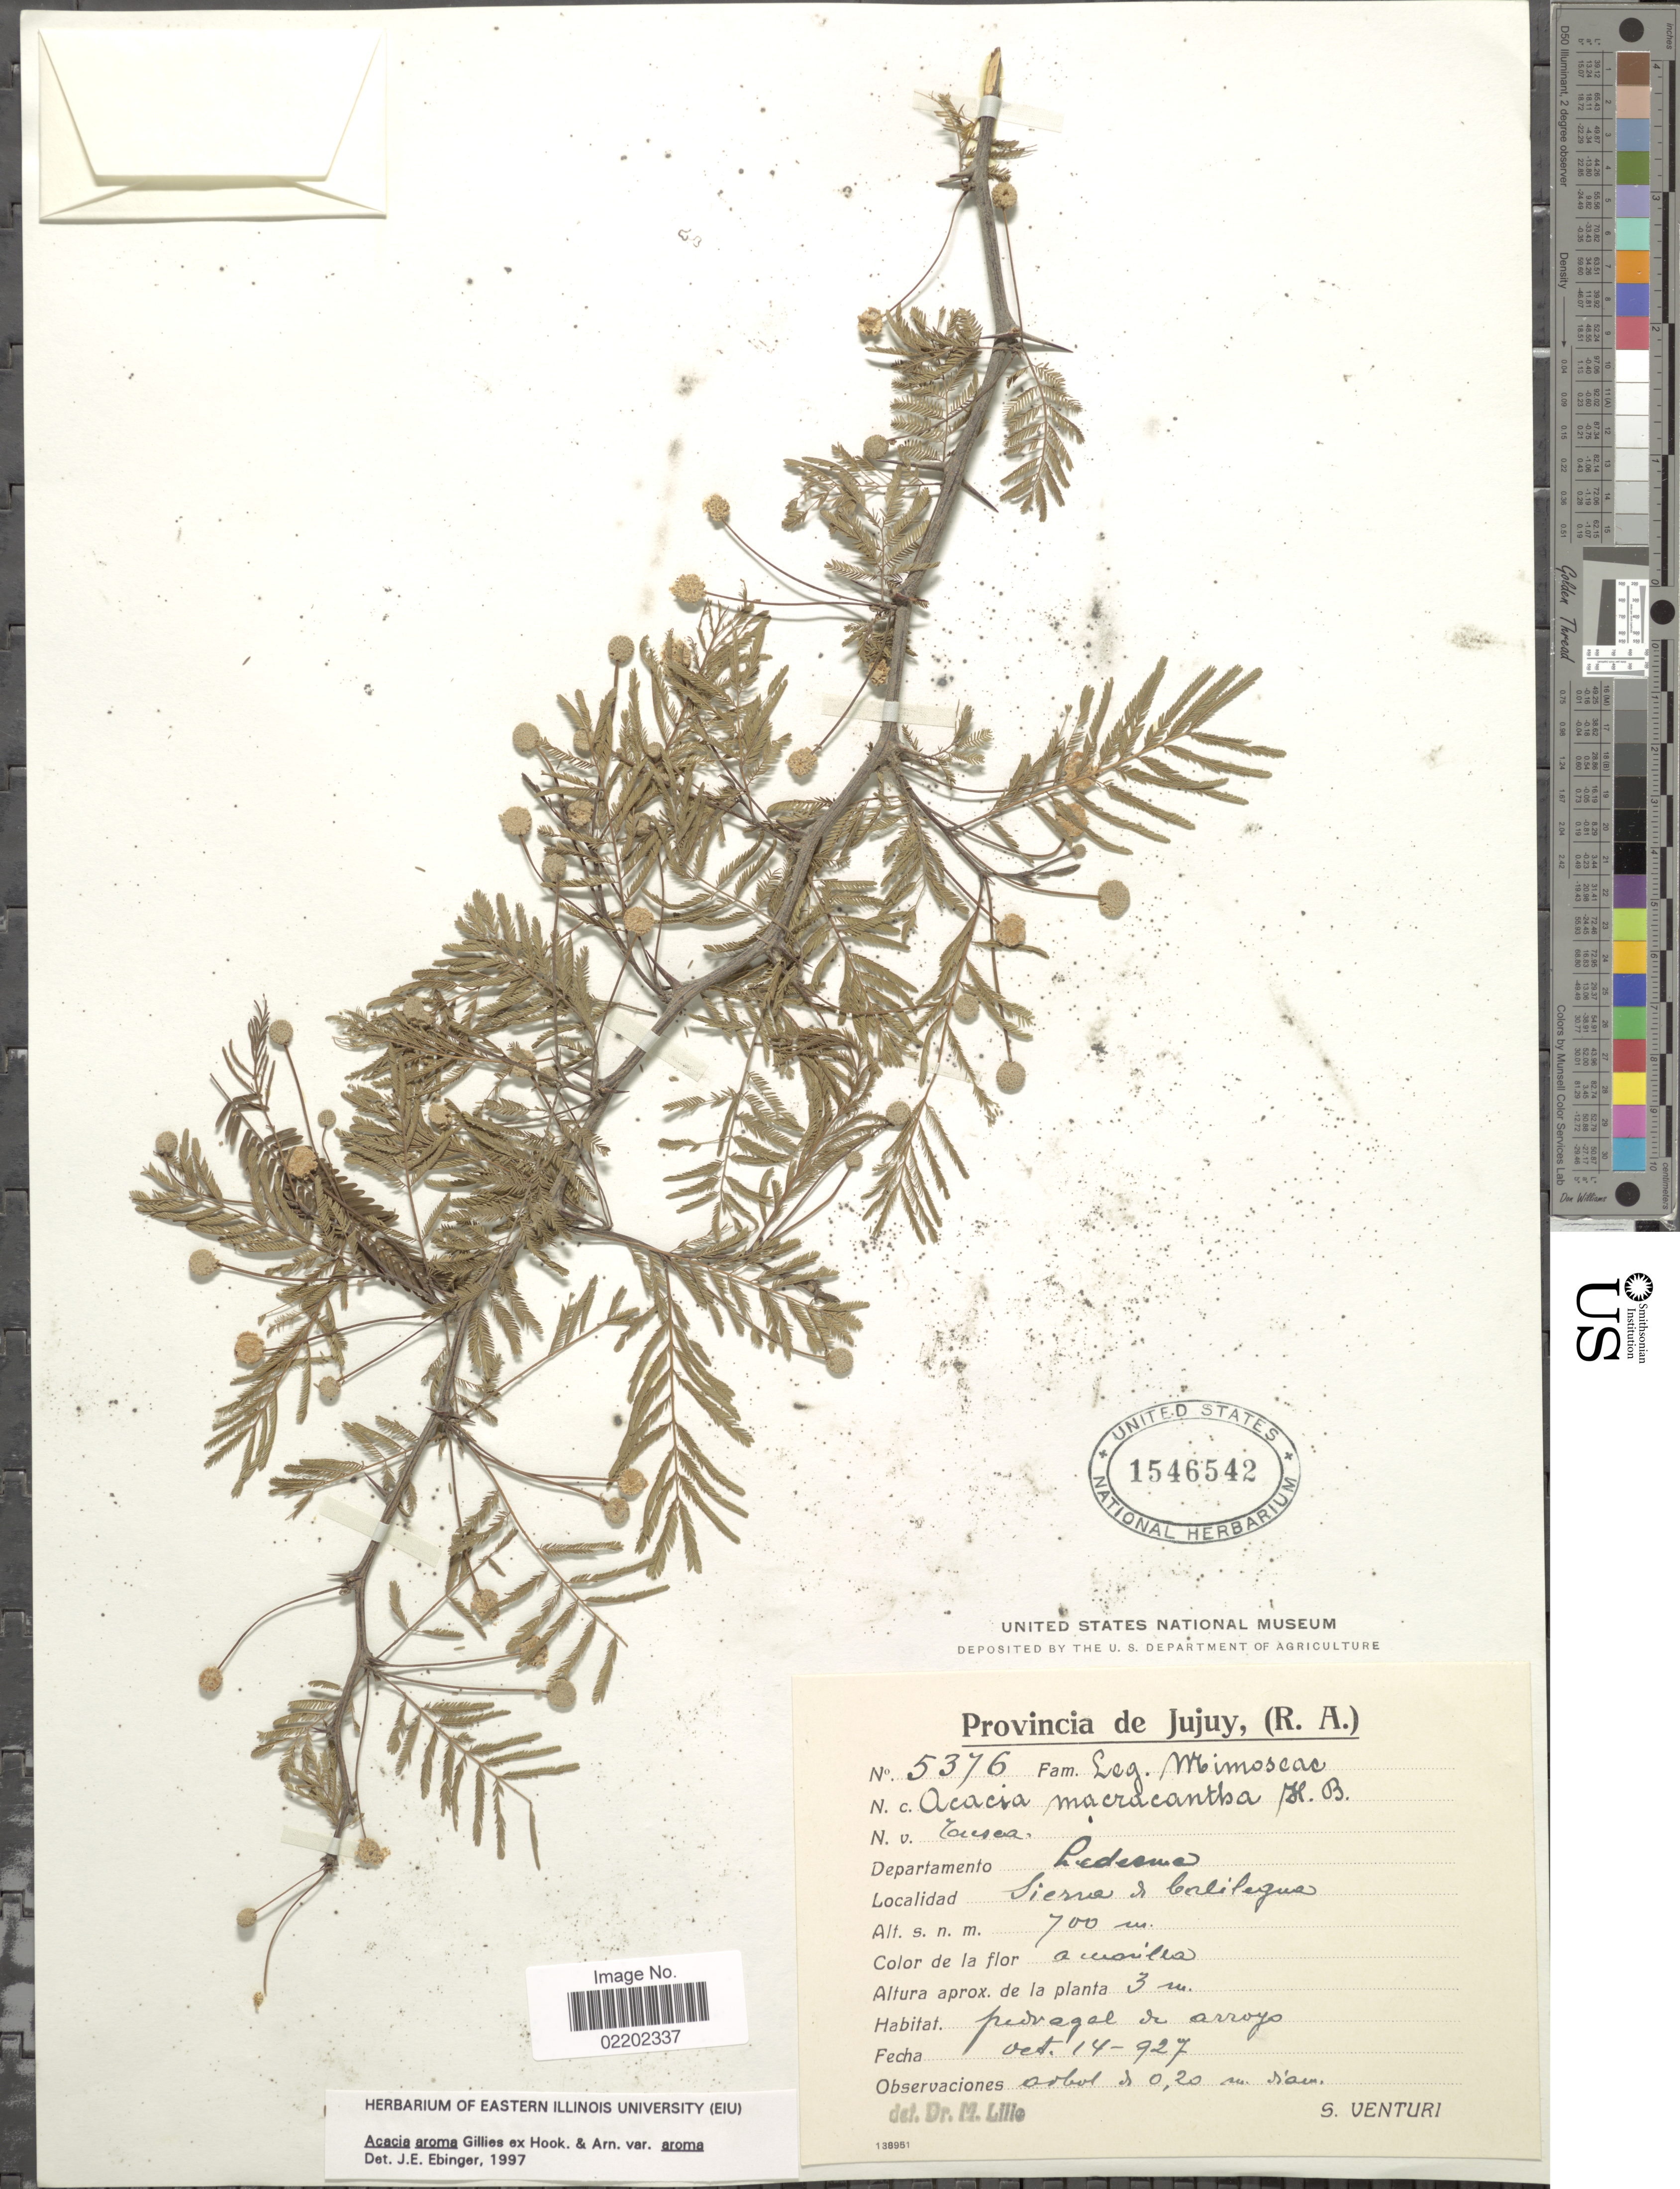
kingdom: Plantae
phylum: Tracheophyta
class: Magnoliopsida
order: Fabales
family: Fabaceae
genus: Vachellia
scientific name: Vachellia aroma var. aroma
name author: (Gillies ex Hook. & Arn.) Seigler & Ebinger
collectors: S. Venturi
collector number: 5376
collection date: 1927-10-14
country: Argentina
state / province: Jujuy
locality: (R.A.), Departamento Ledesma, Sierra de Corlilegua, pedregal de arroyo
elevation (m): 700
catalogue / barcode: US 1546542